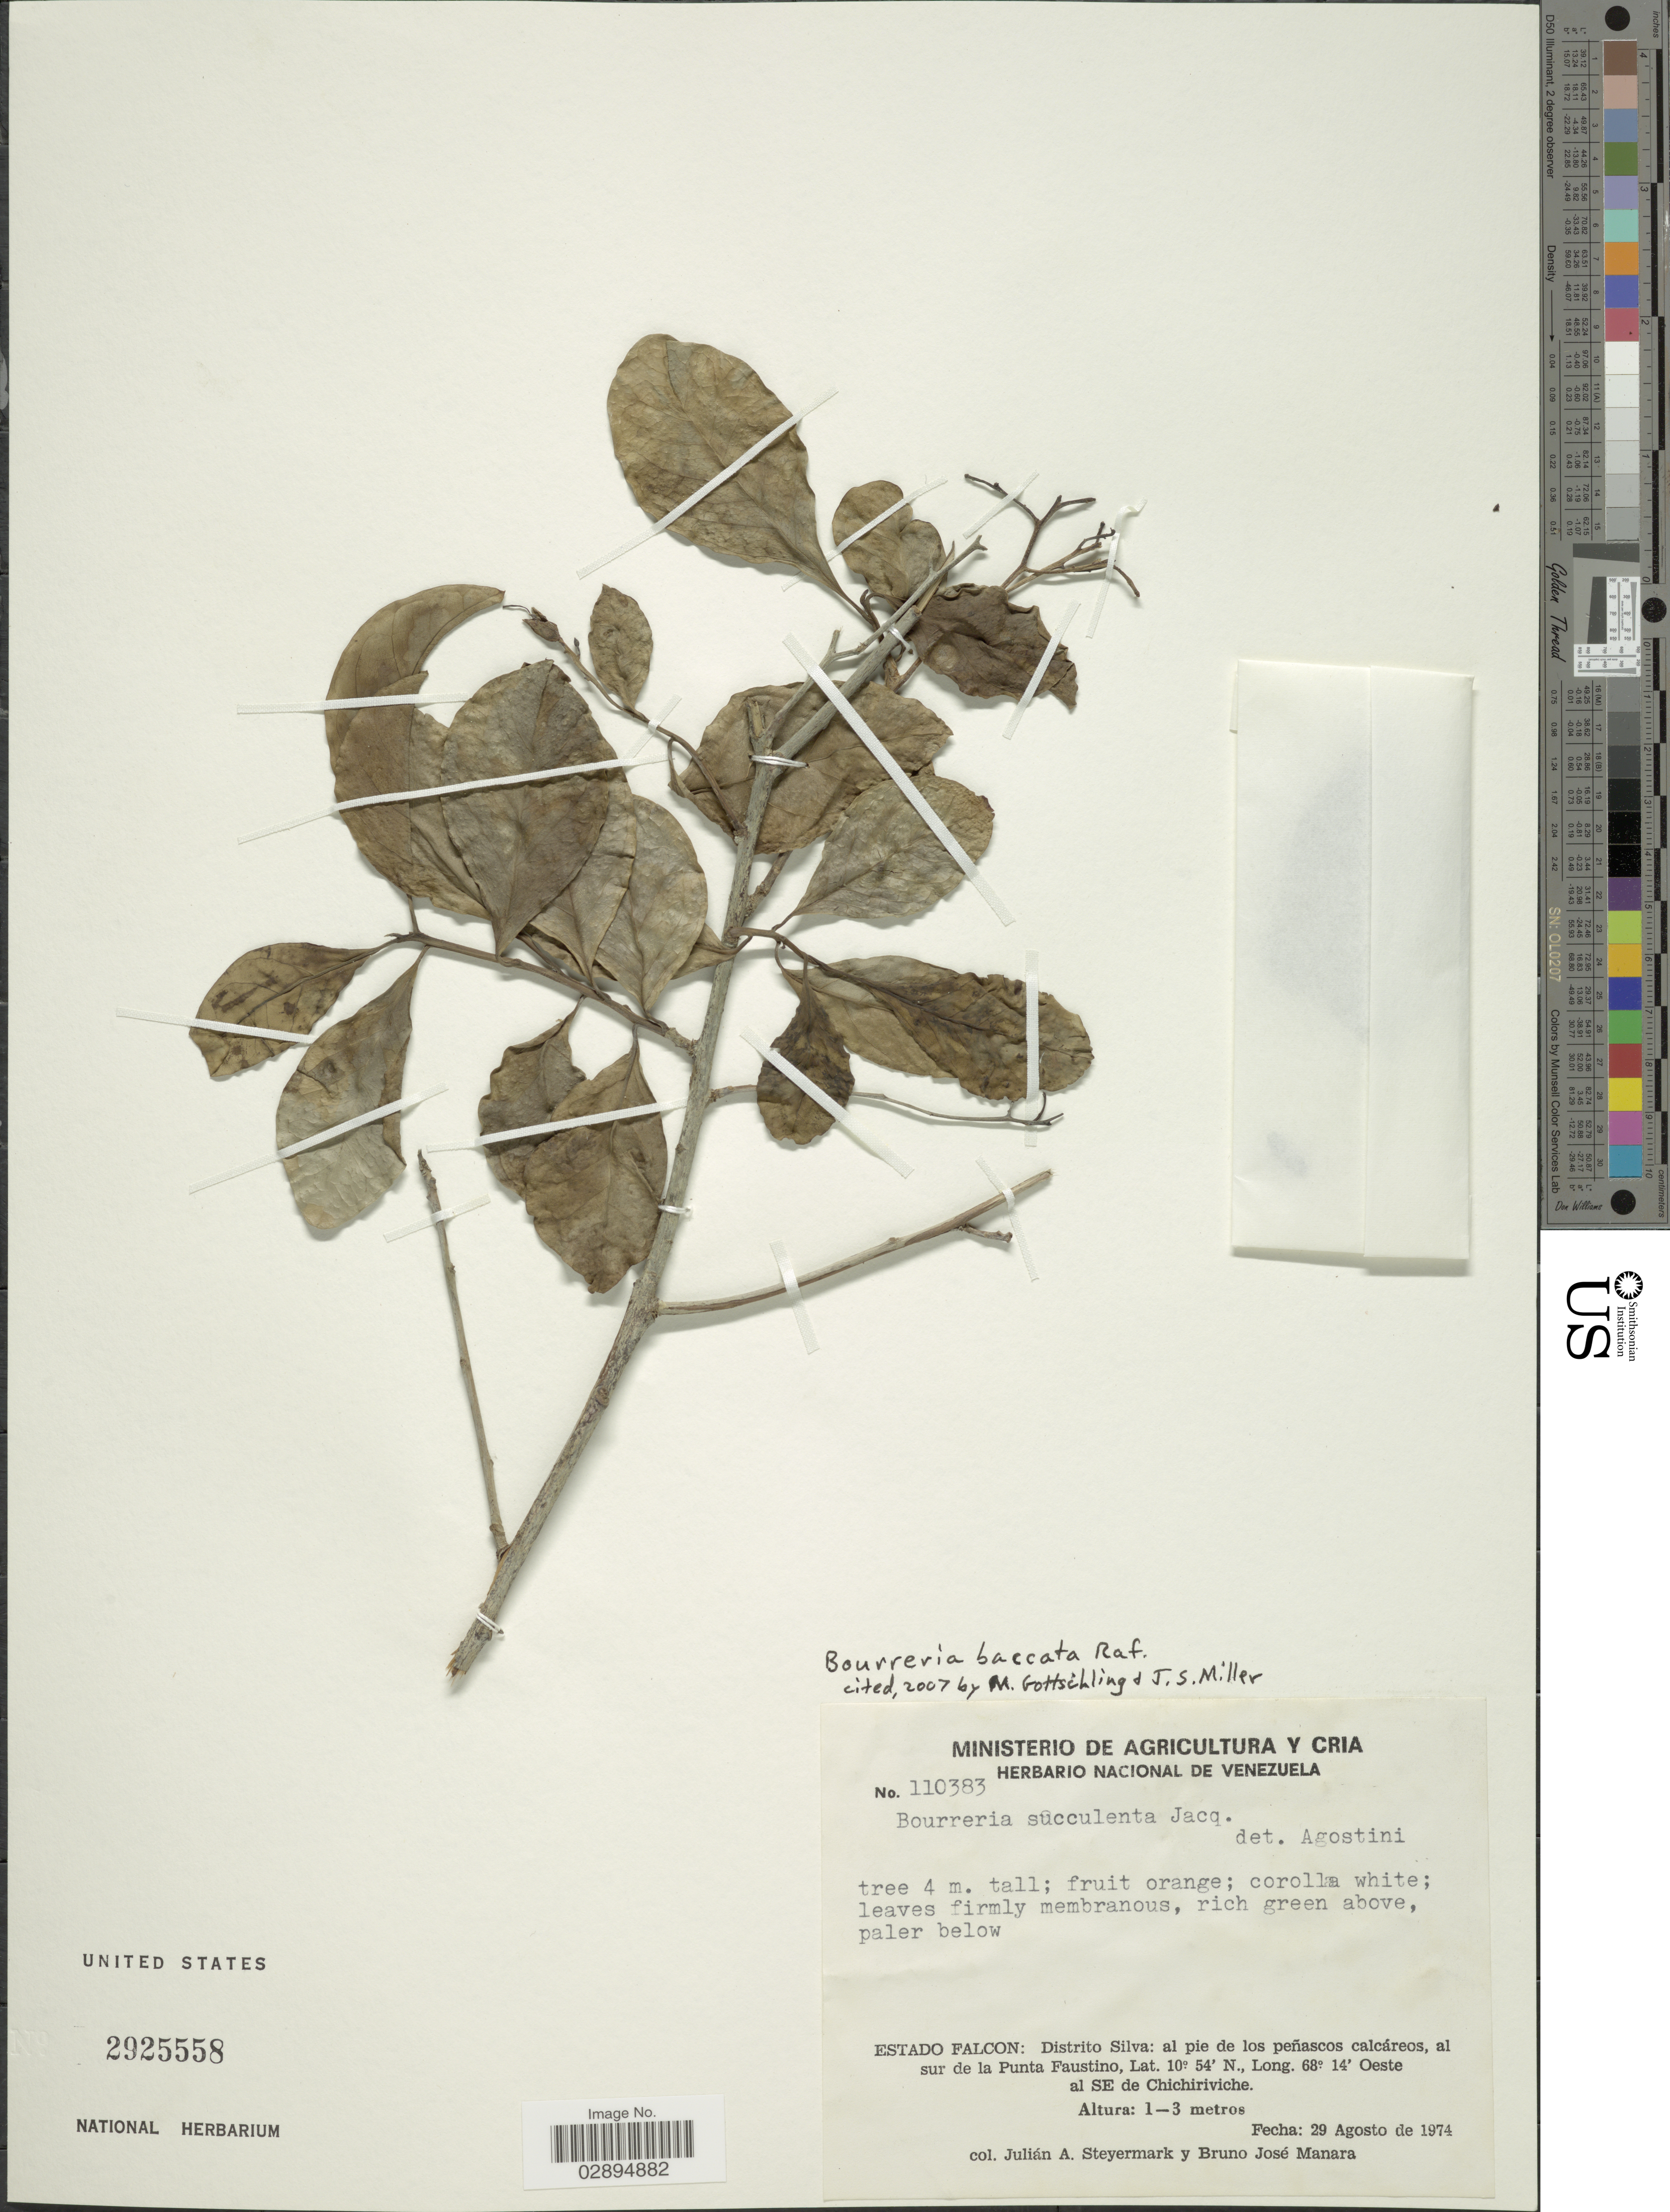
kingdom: Plantae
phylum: Tracheophyta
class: Magnoliopsida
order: Boraginales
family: Ehretiaceae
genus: Bourreria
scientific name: Bourreria baccata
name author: Raf.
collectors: J. Steyermark & B. Manara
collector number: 110383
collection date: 1974-08-29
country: Venezuela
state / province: Falcón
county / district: Silva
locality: Distrito Silva: al pie de los peñascos calcáreos, al sur de la Punta Faustino, Oeste al SE de Chichiriviche.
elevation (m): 1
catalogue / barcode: US 2925558